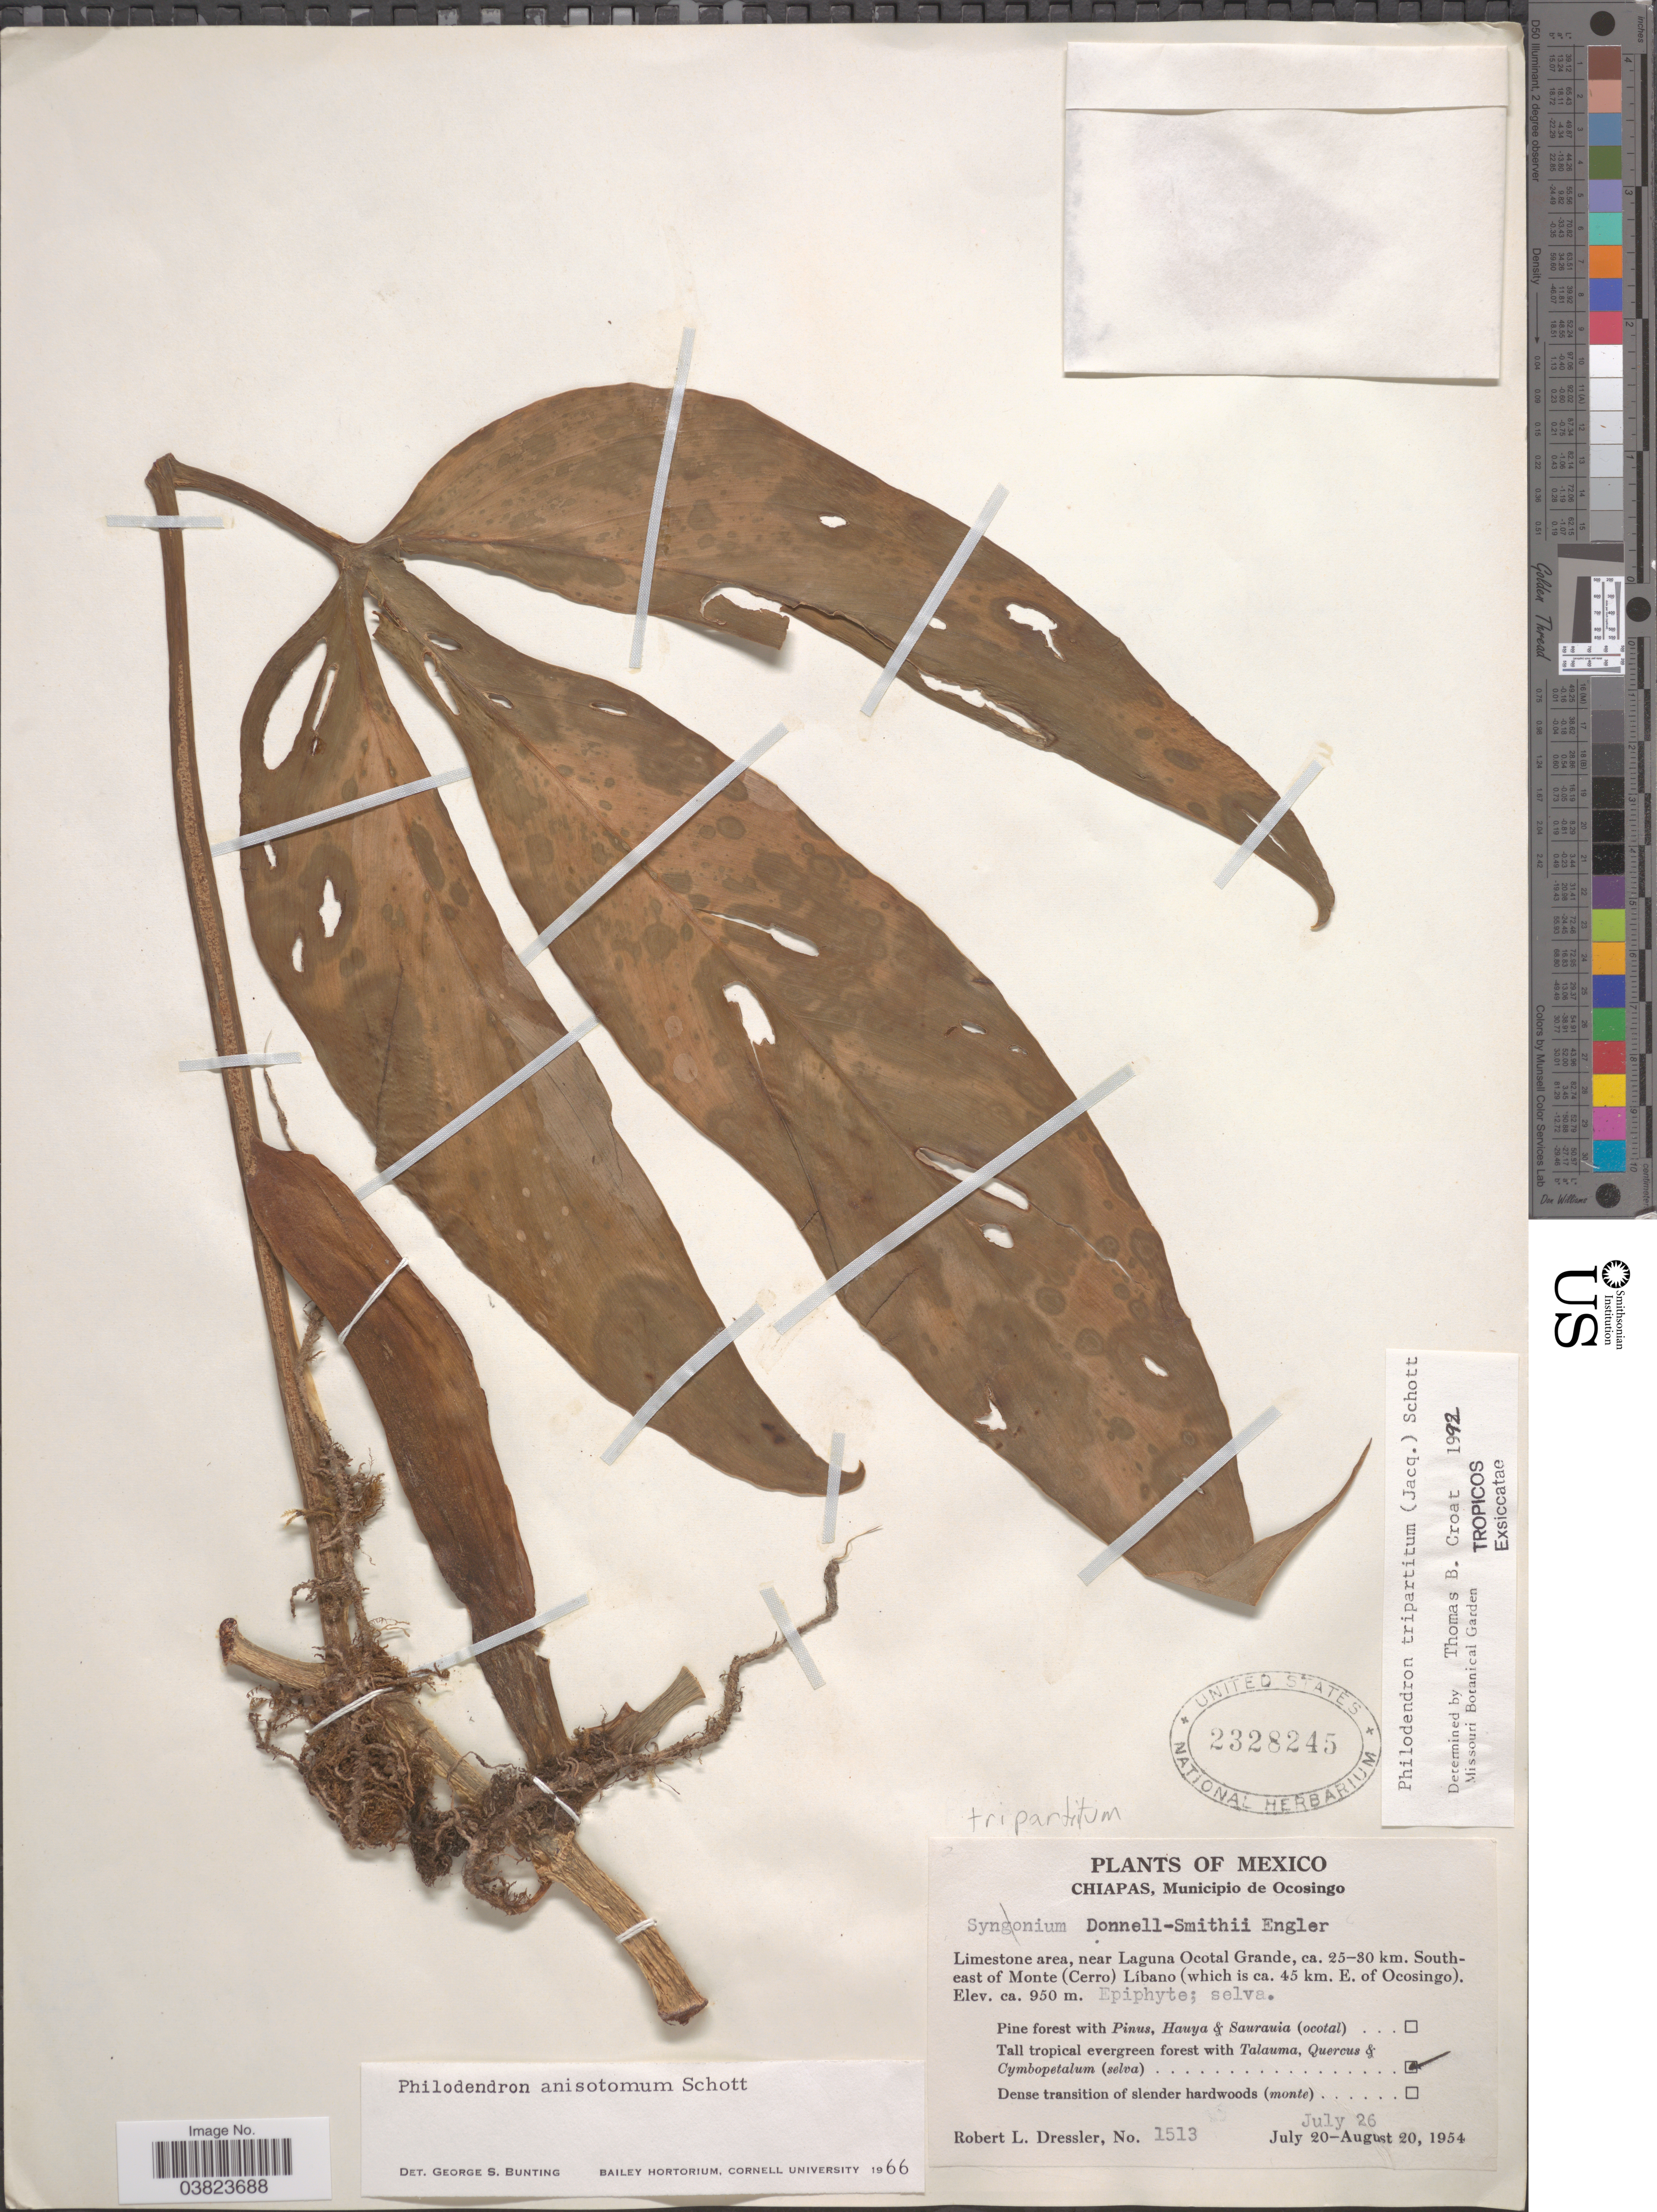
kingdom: Plantae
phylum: Tracheophyta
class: Liliopsida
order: Alismatales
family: Araceae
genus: Philodendron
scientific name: Philodendron tripartitum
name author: (Jacq.) Schott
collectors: R. Dressler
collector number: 1513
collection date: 1954-07-26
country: Mexico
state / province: Chiapas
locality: Municipio de Ocosingo. Limestone area, near laguna Ocotal Grande, ca. 25-30 km. South-east of Monte(cerro) Líbano (which is ca. 45 km. E. of Ocosingo).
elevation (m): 950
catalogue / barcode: US 2328245